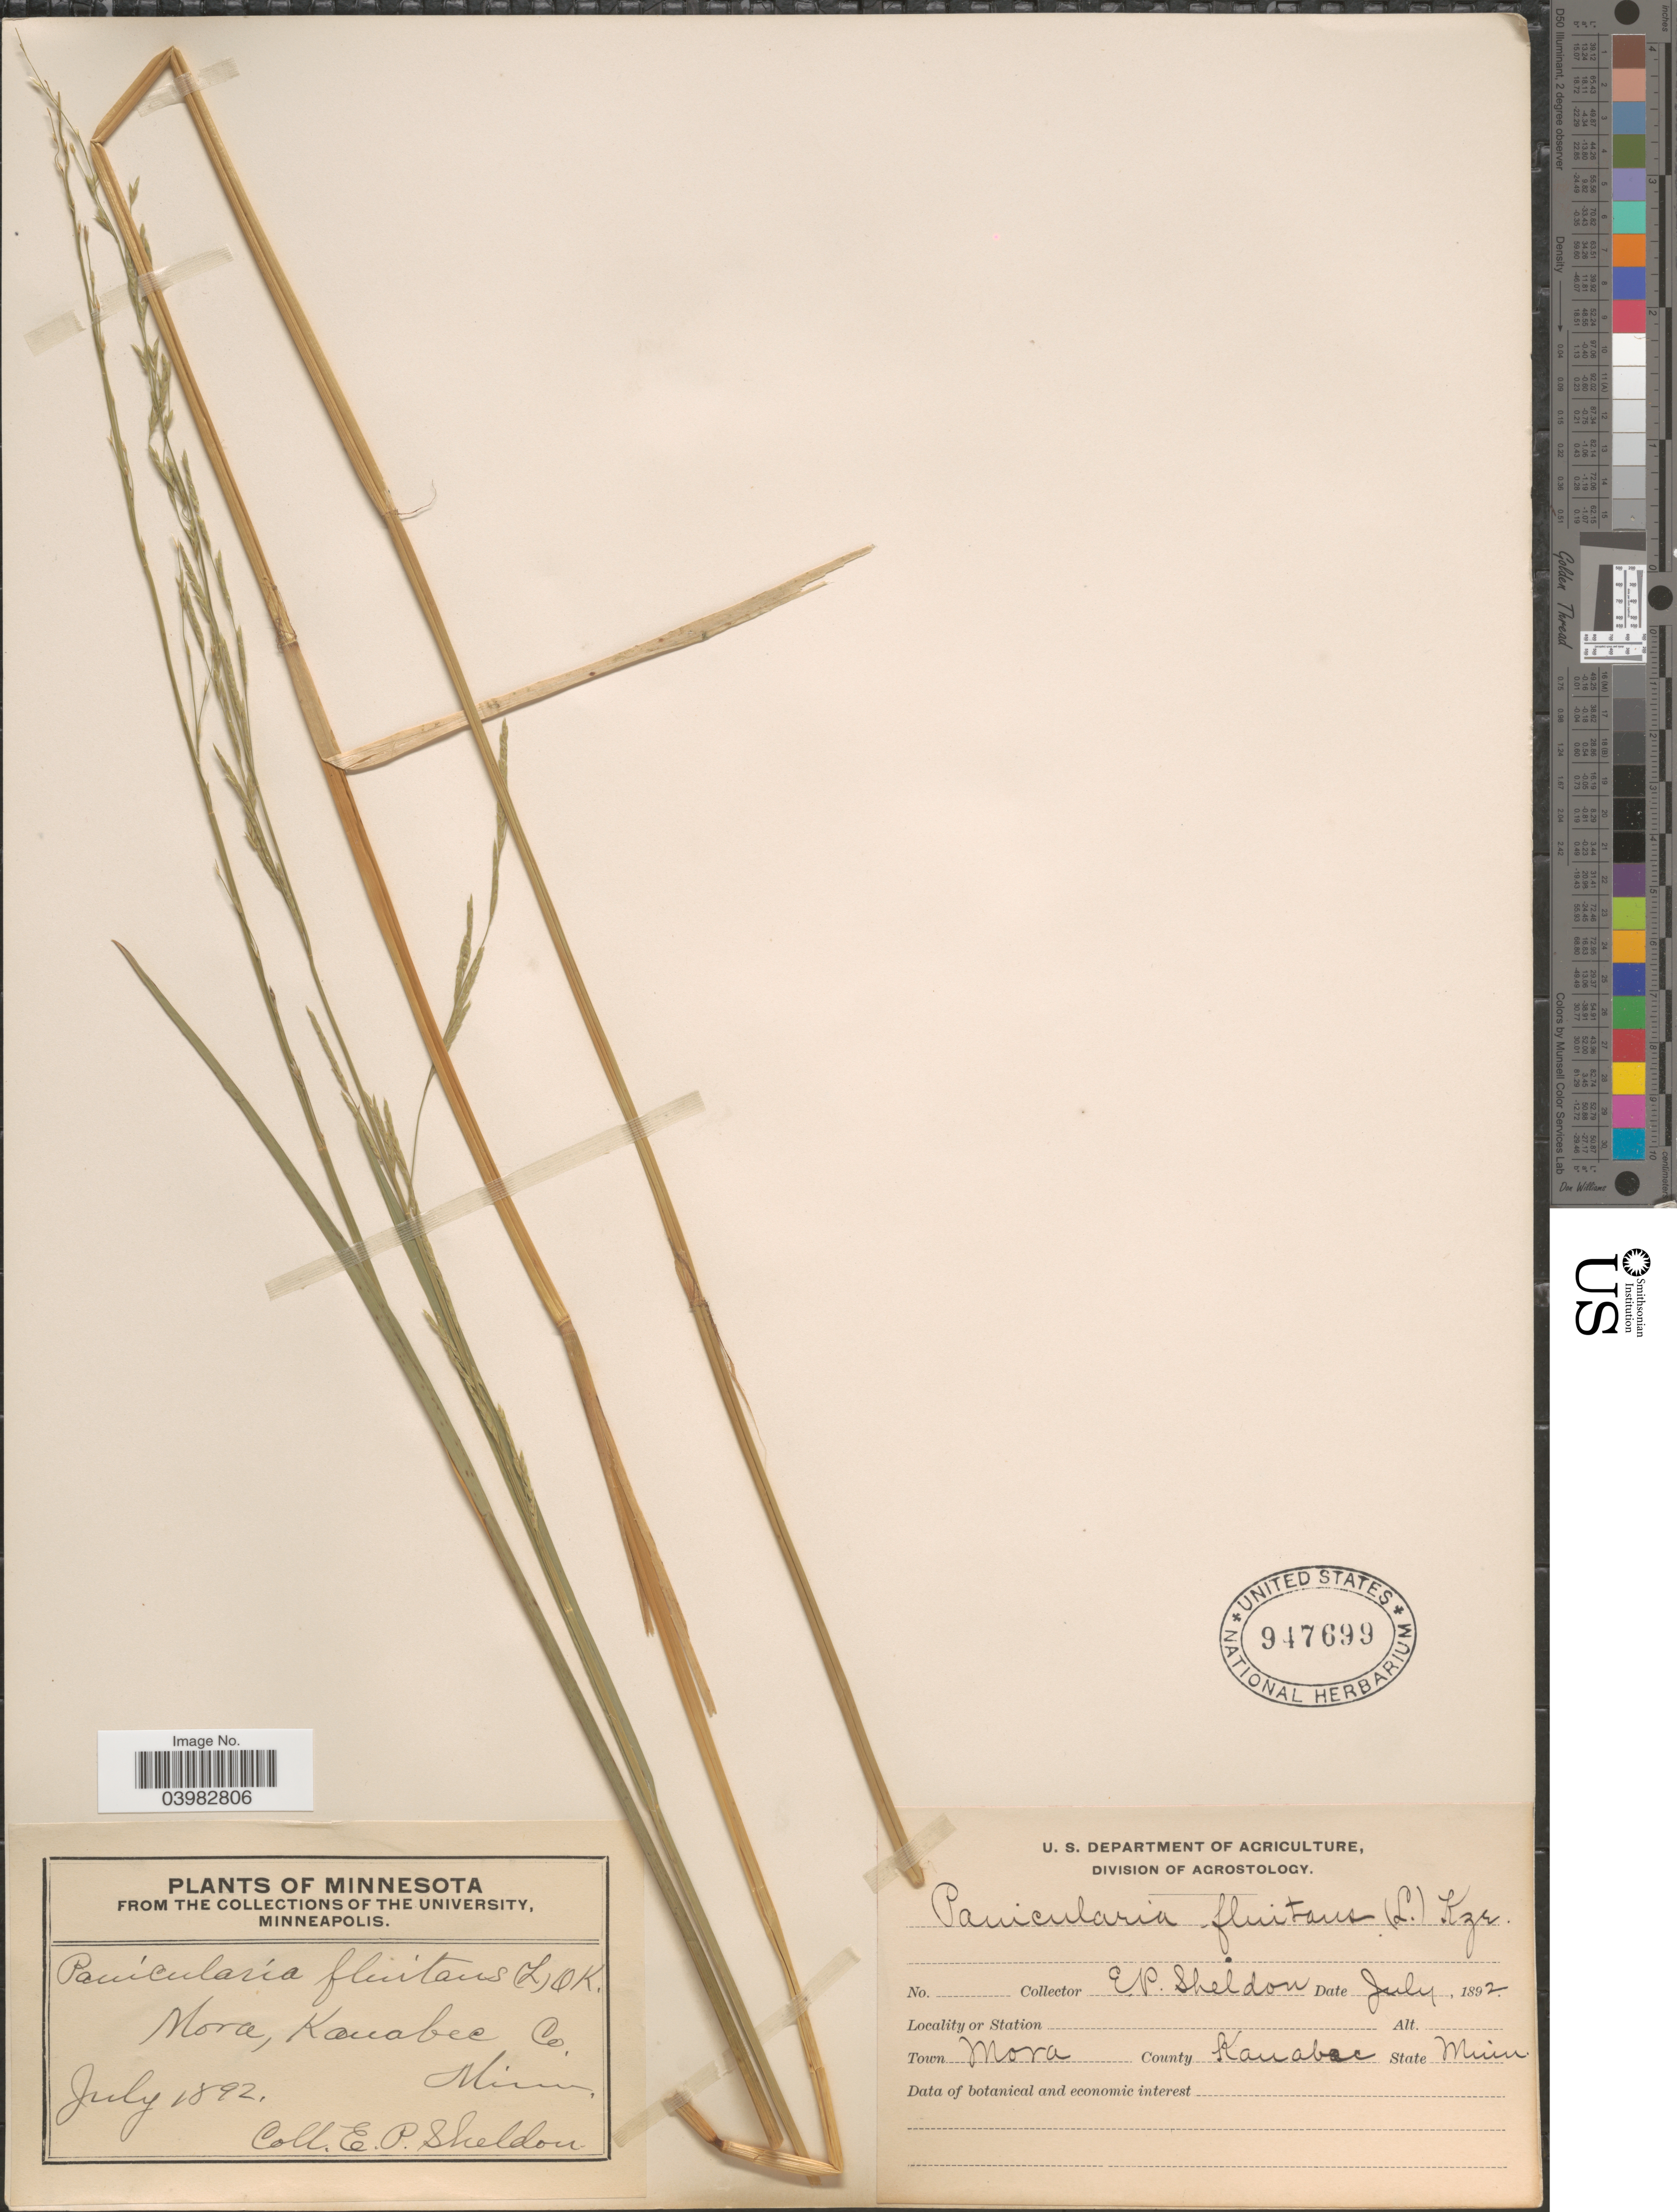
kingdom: Plantae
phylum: Tracheophyta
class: Liliopsida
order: Poales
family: Poaceae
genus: Glyceria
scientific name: Glyceria borealis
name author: (Nash) Batchelder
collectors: E. P. Sheldon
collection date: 1892-07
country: United States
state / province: Minnesota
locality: Town Mora, County Kanabec.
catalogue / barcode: US 947699